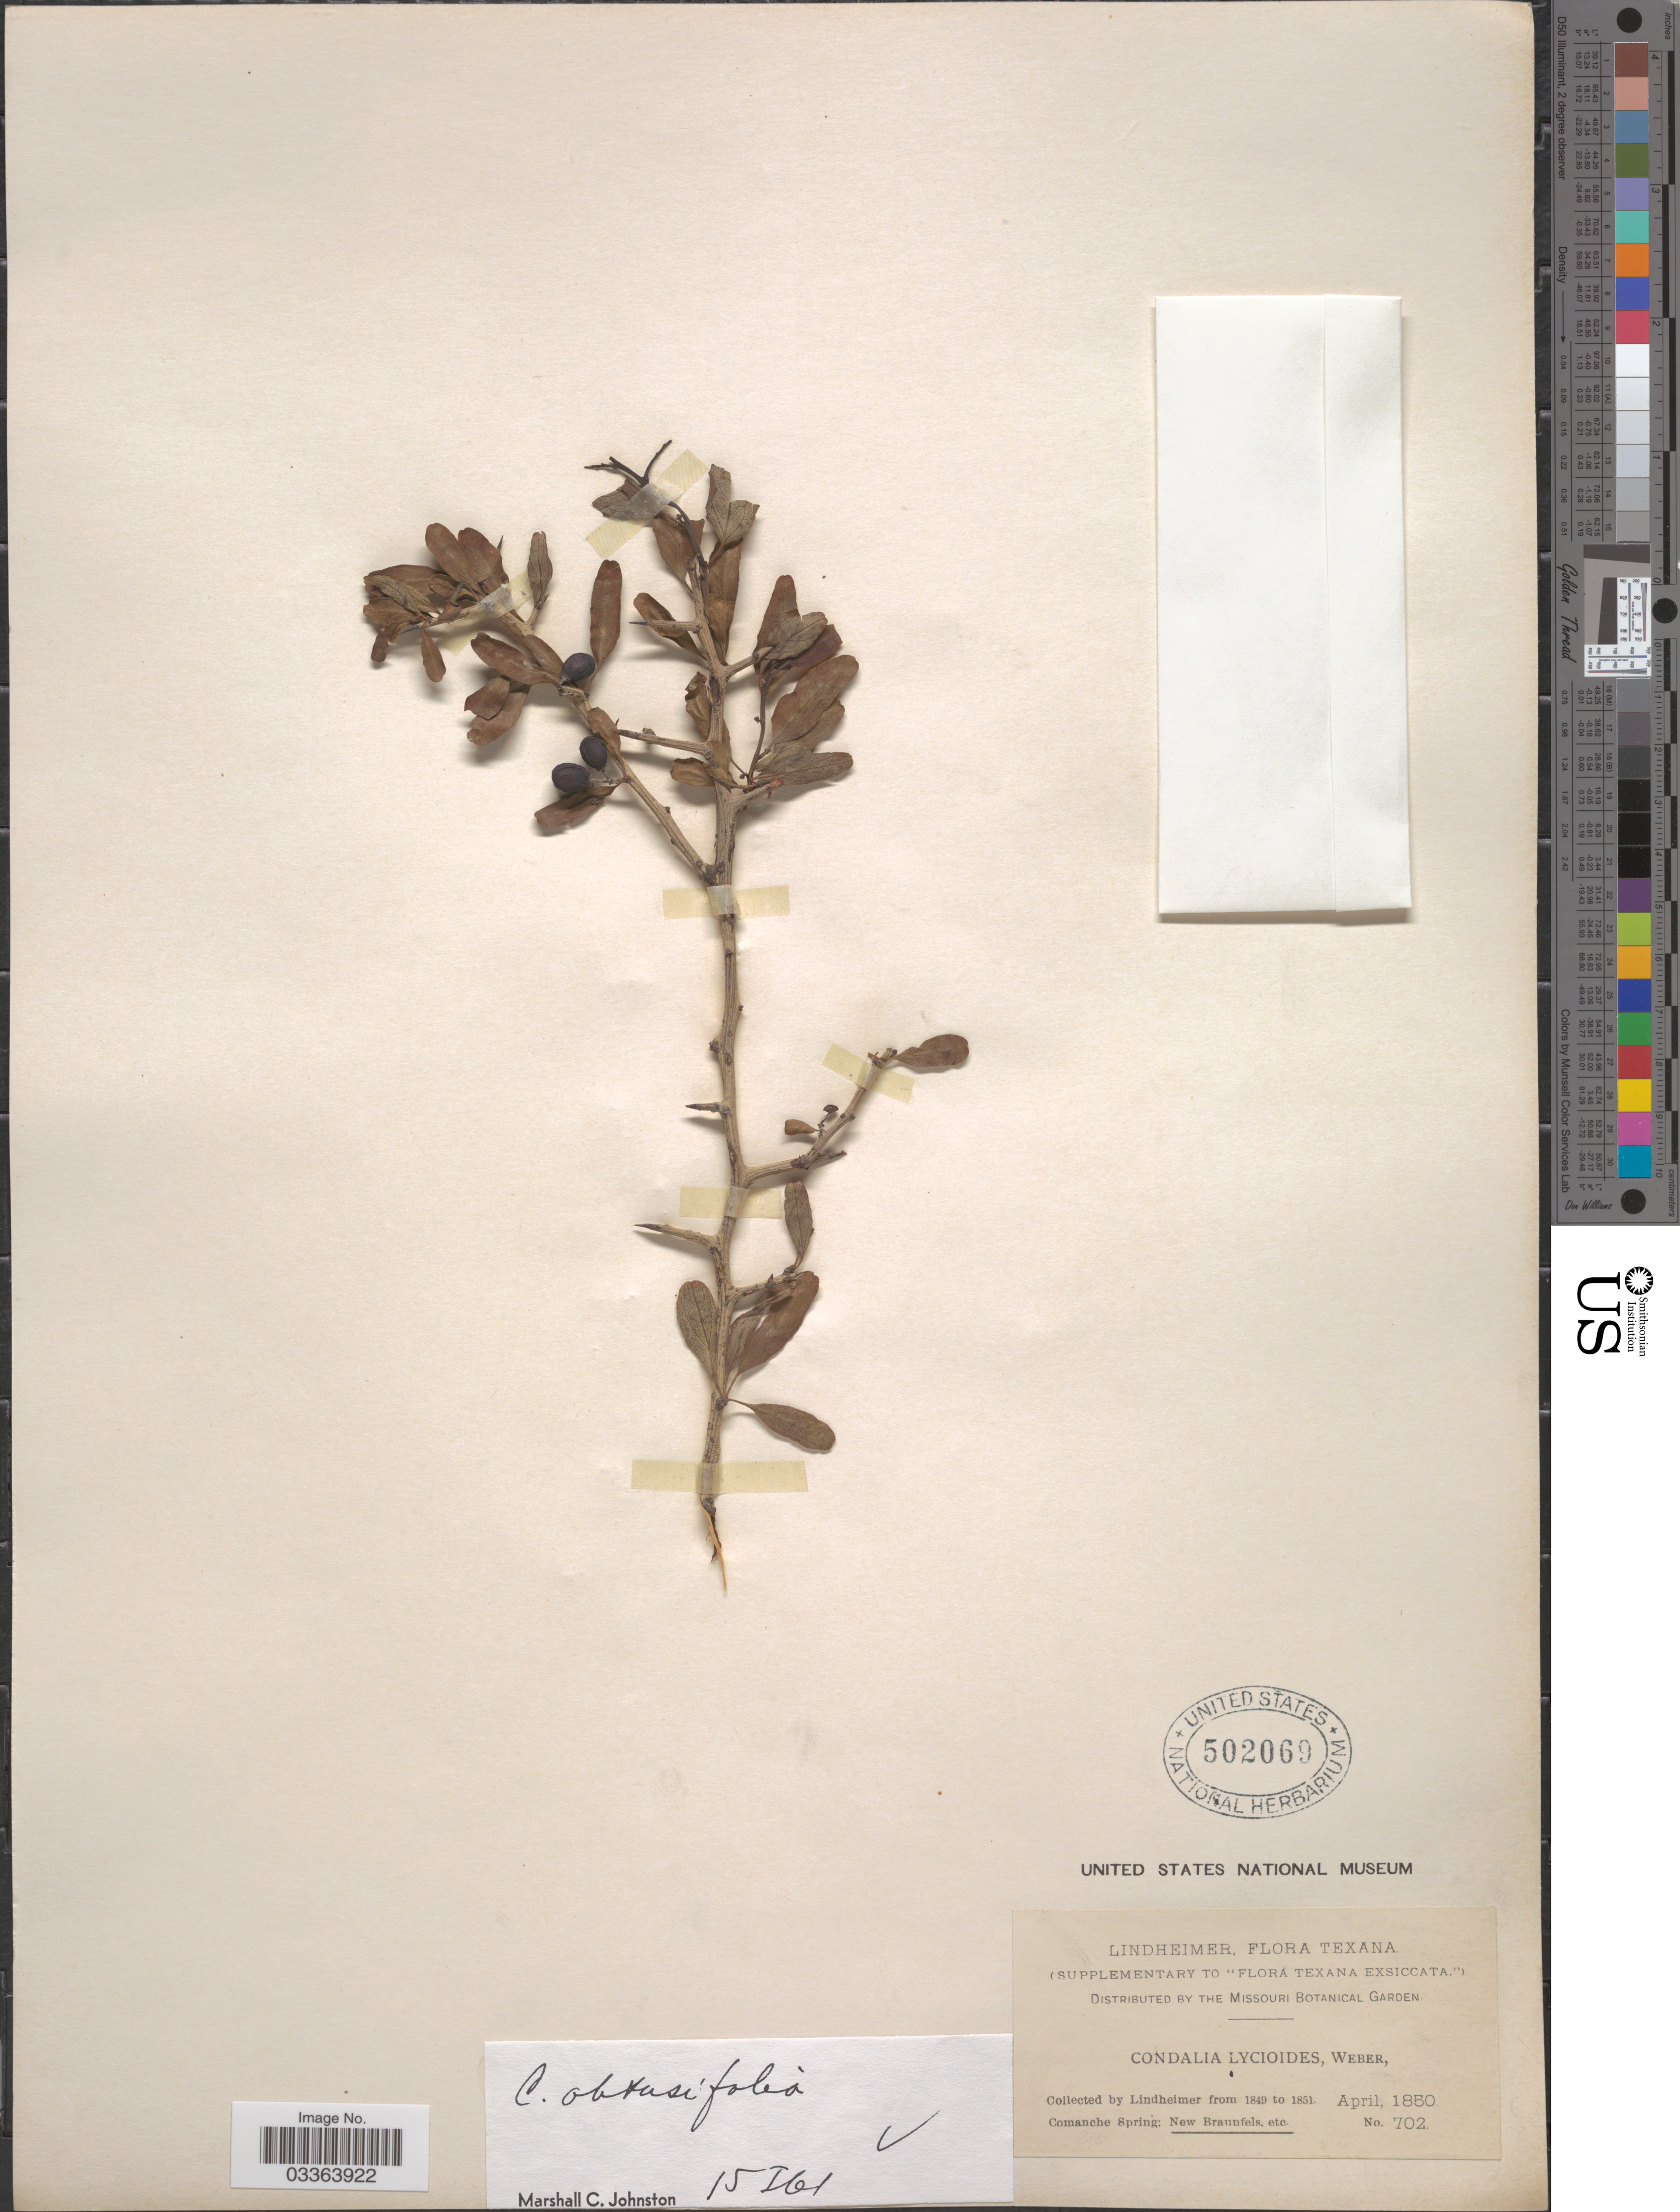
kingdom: Plantae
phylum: Tracheophyta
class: Magnoliopsida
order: Rosales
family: Rhamnaceae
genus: Sarcomphalus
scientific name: Sarcomphalus obtusifolius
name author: (Hook. ex Torr. & A. Gray) Hauenschild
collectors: -. Lindheimer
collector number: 702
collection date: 1850-04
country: United States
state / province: Texas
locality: Comanche Spring: New Braunfels, etc.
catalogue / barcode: US 502069